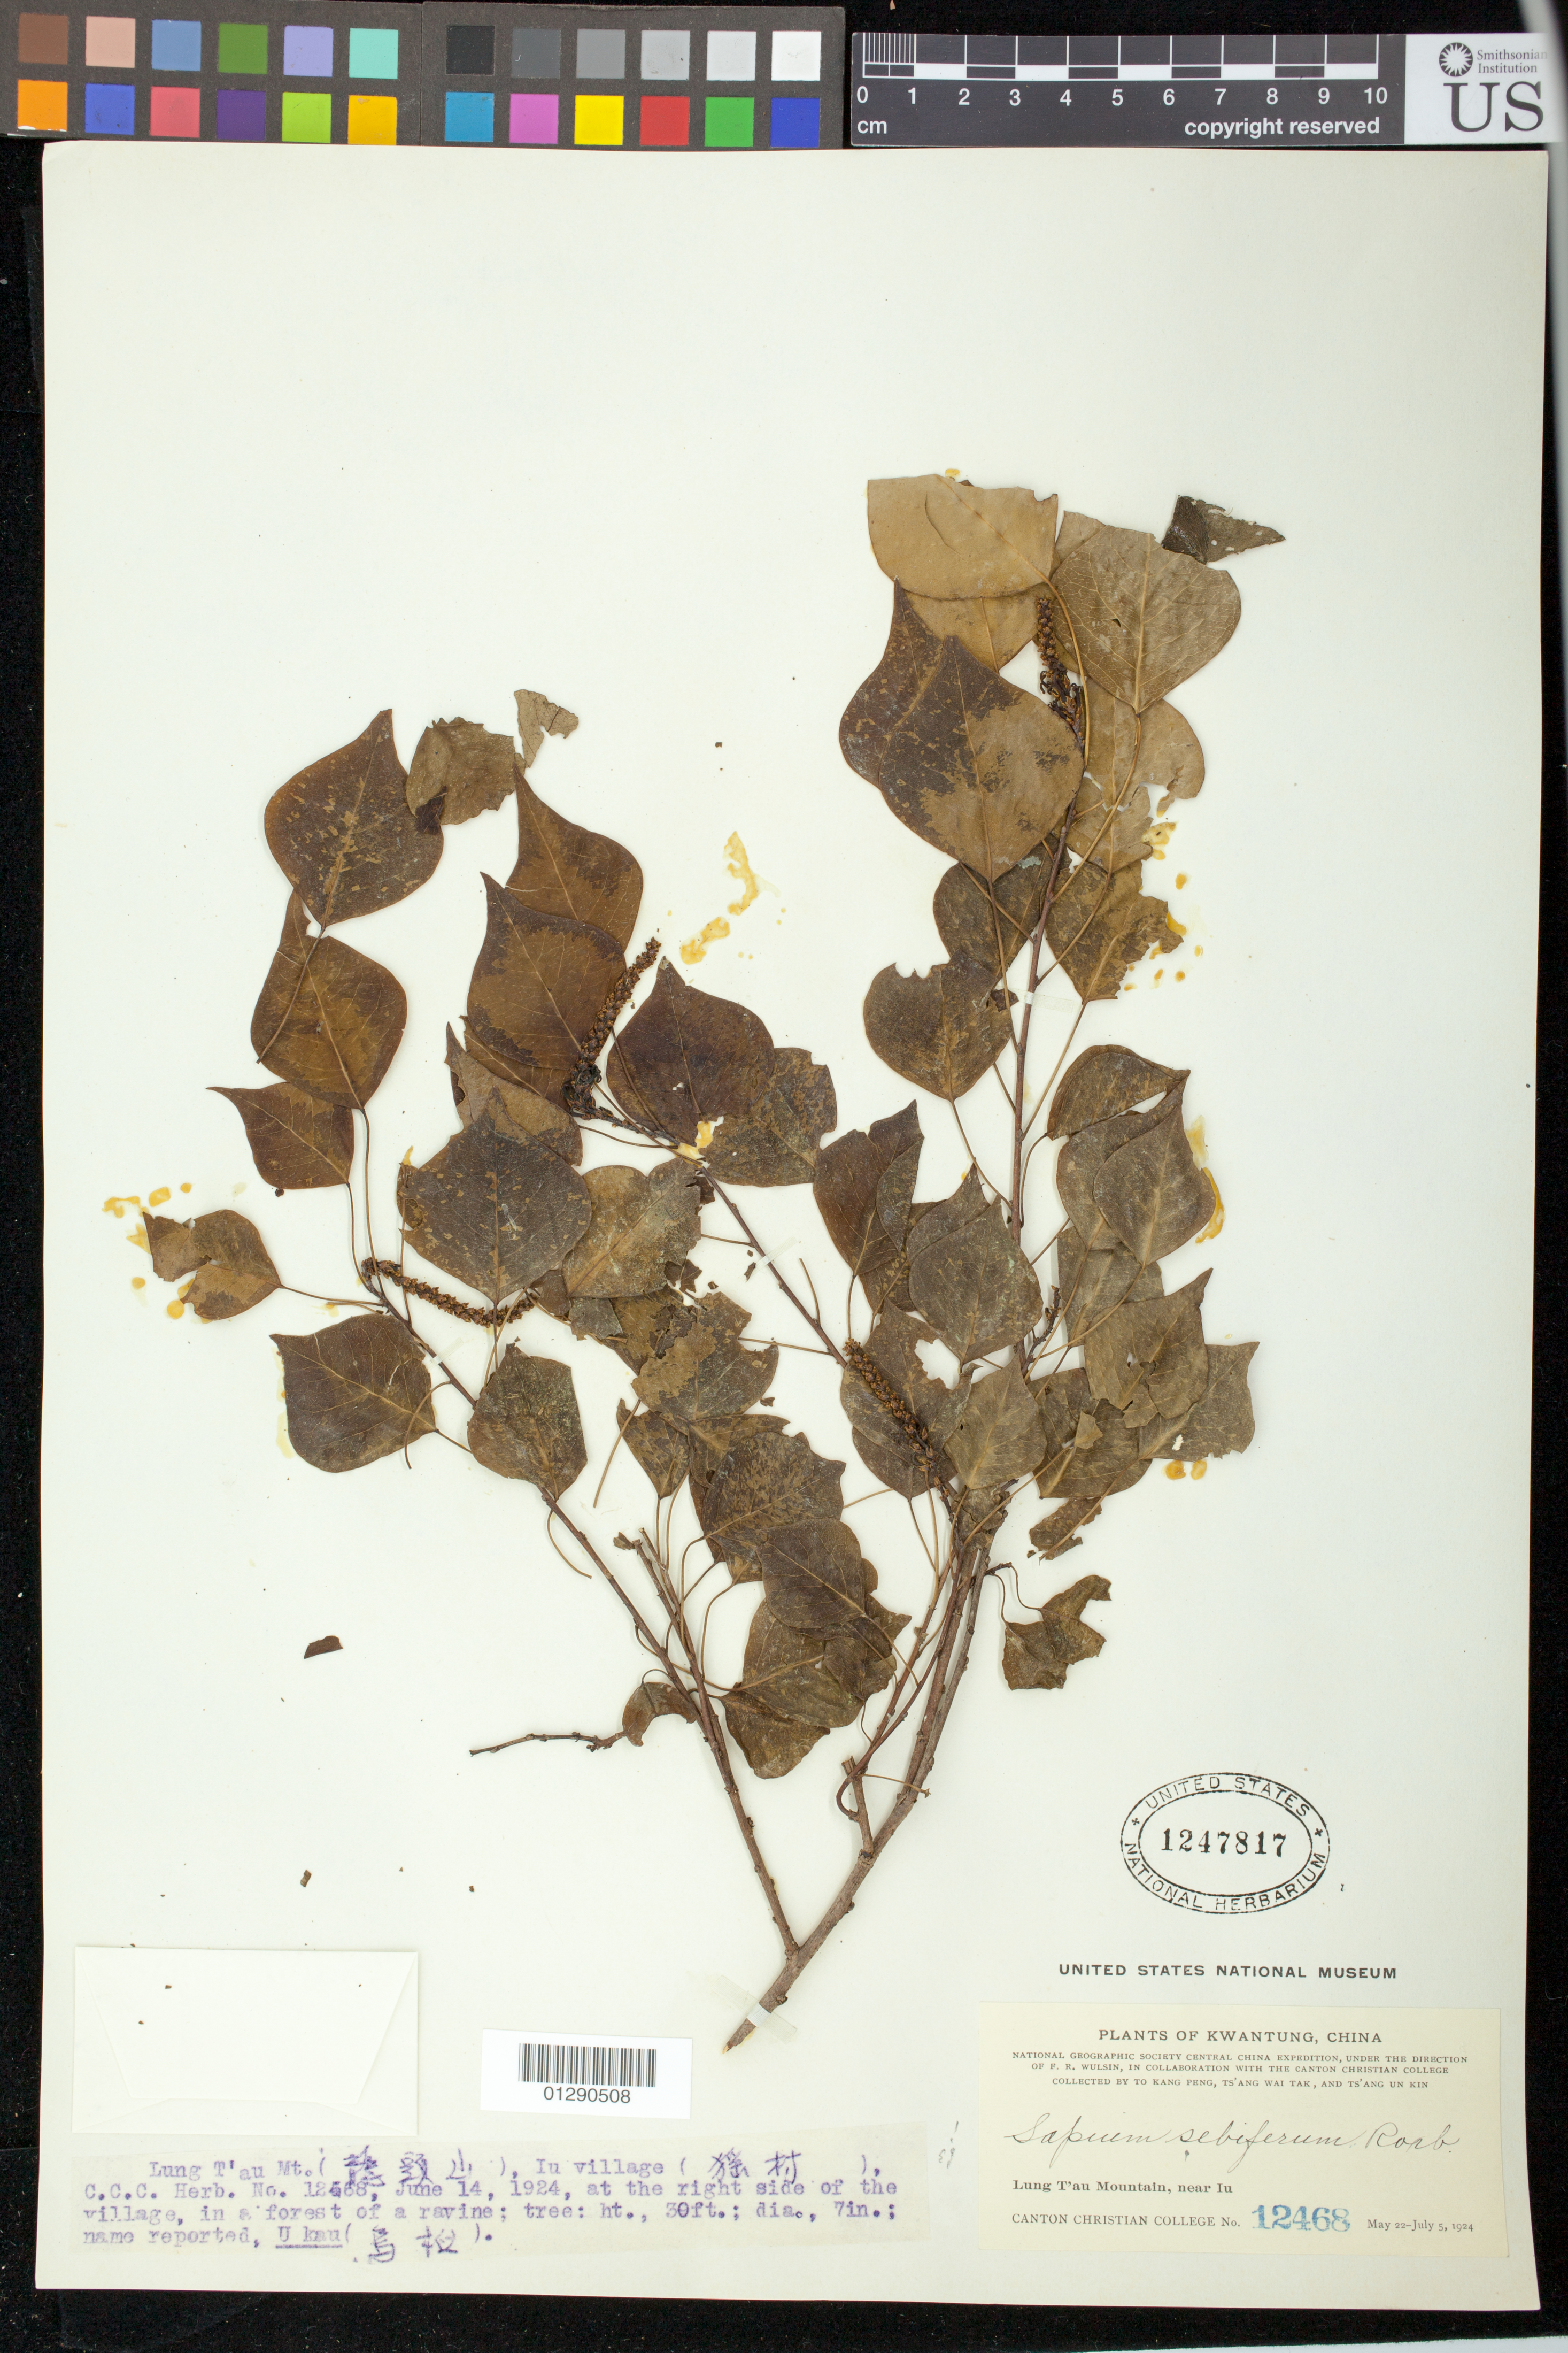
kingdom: Plantae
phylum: Tracheophyta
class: Magnoliopsida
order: Malpighiales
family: Euphorbiaceae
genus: Sapium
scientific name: Sapium sebiferum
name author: (L.) Roxb.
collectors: Canton Christian College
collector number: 12468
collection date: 1924-05-22/1924-07-05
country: China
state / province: Guangdong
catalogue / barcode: US 1247817